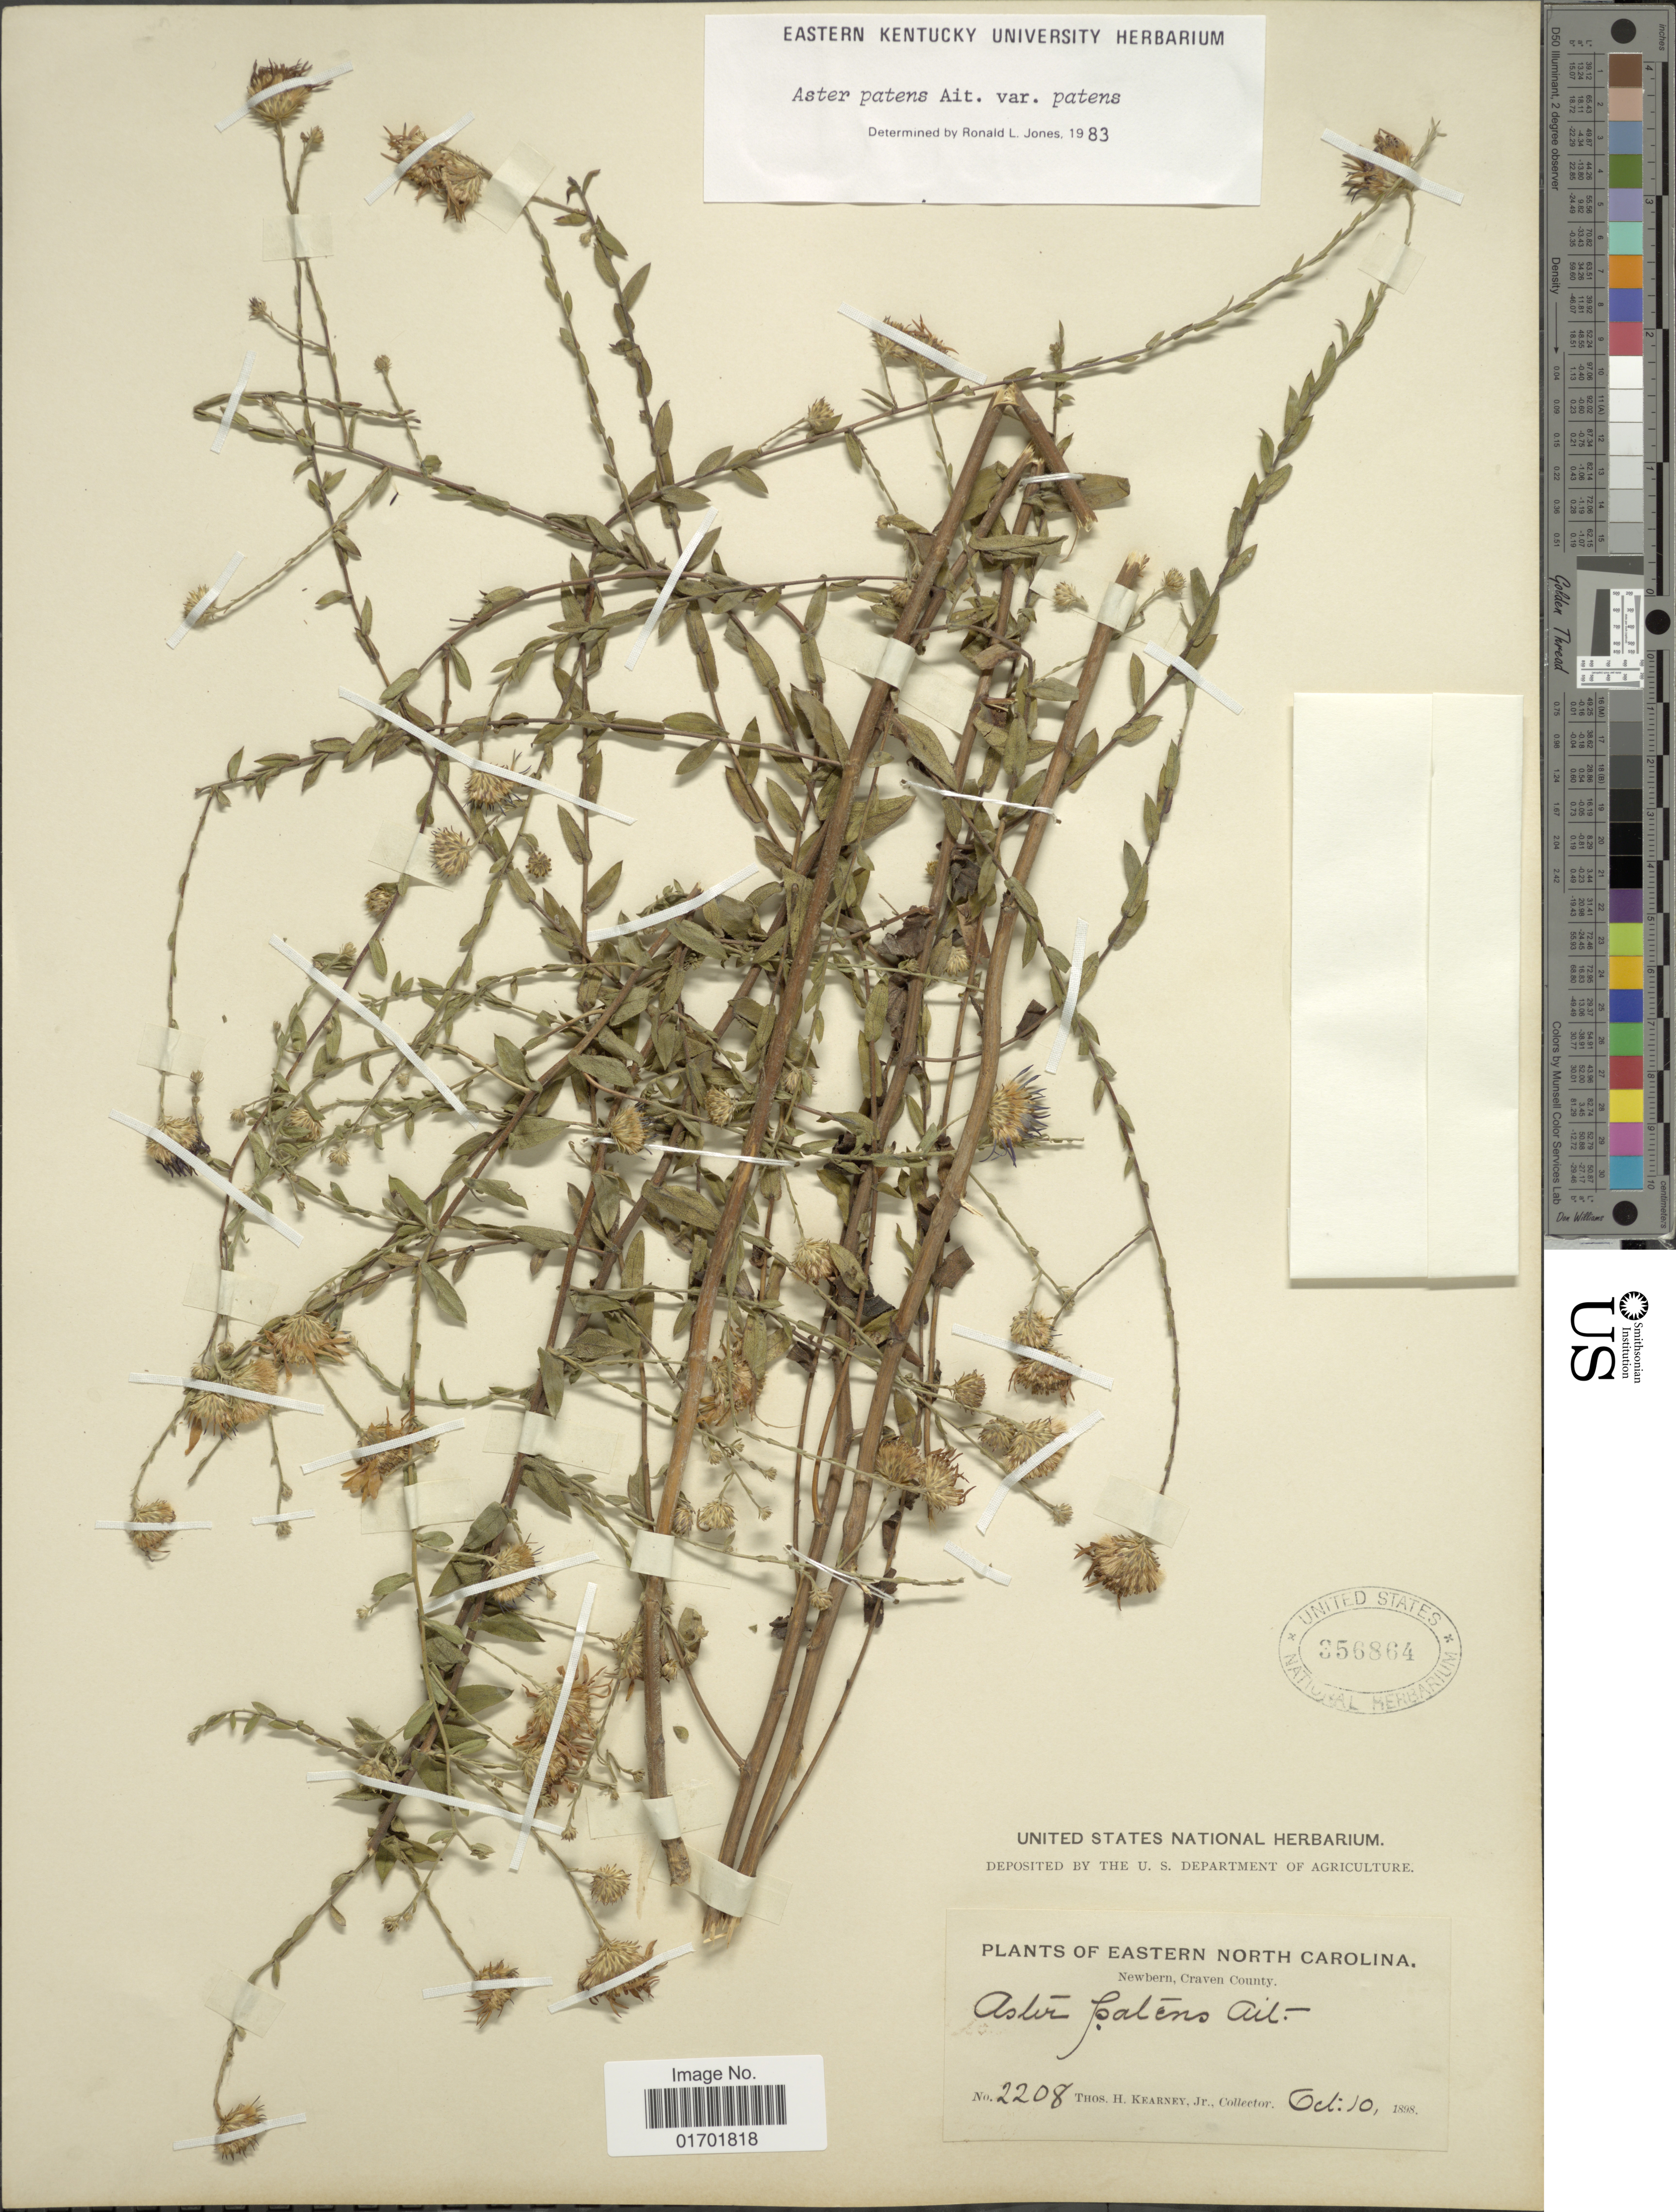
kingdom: Plantae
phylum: Tracheophyta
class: Magnoliopsida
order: Asterales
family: Asteraceae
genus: Symphyotrichum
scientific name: Symphyotrichum patens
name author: (Aiton) G.L. Nesom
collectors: T. H. Kearney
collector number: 2208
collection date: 1898-05-10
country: United States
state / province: North Carolina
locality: Eastern North Carolina, Newbern, Craven County.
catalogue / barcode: US 356864